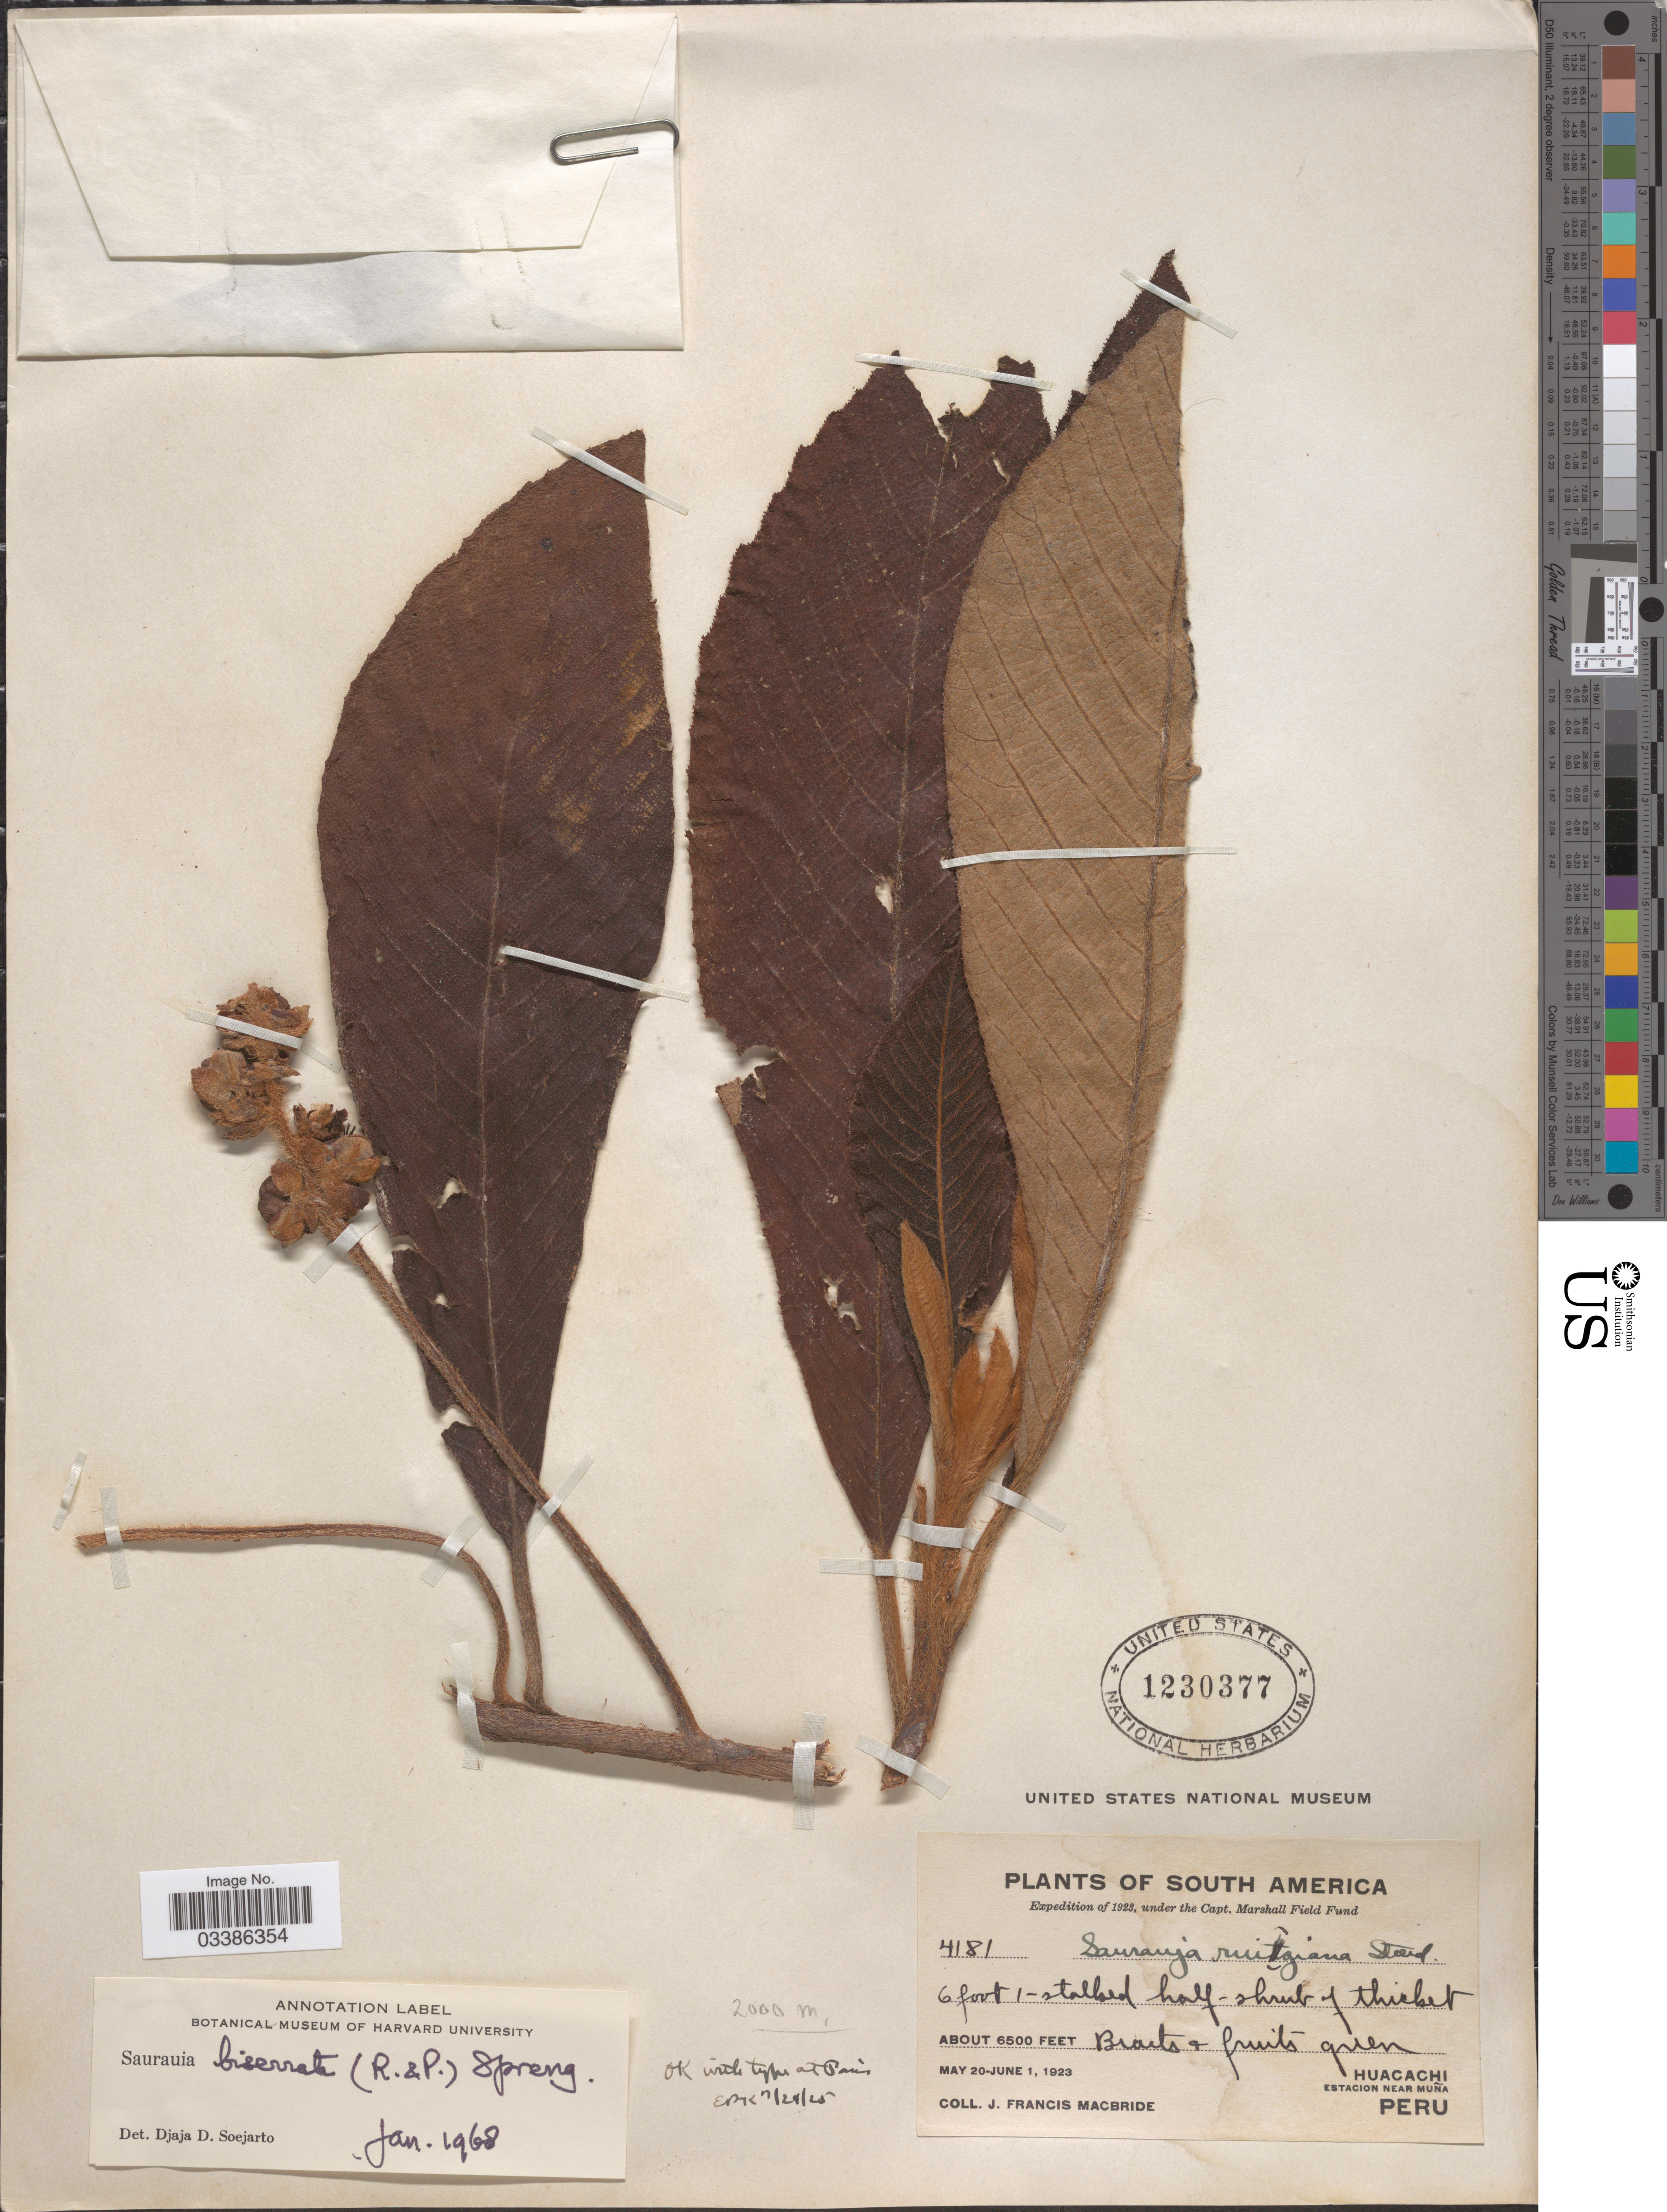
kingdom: Plantae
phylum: Tracheophyta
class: Magnoliopsida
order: Ericales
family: Actinidiaceae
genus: Saurauia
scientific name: Saurauia biserrata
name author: (Ruiz & Pav.) Spreng.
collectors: J. F. Macbride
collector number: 4181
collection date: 1923-05-20/1923-06-01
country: Peru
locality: Huacachi. Estacion near Muña.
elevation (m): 1981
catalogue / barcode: US 1230377